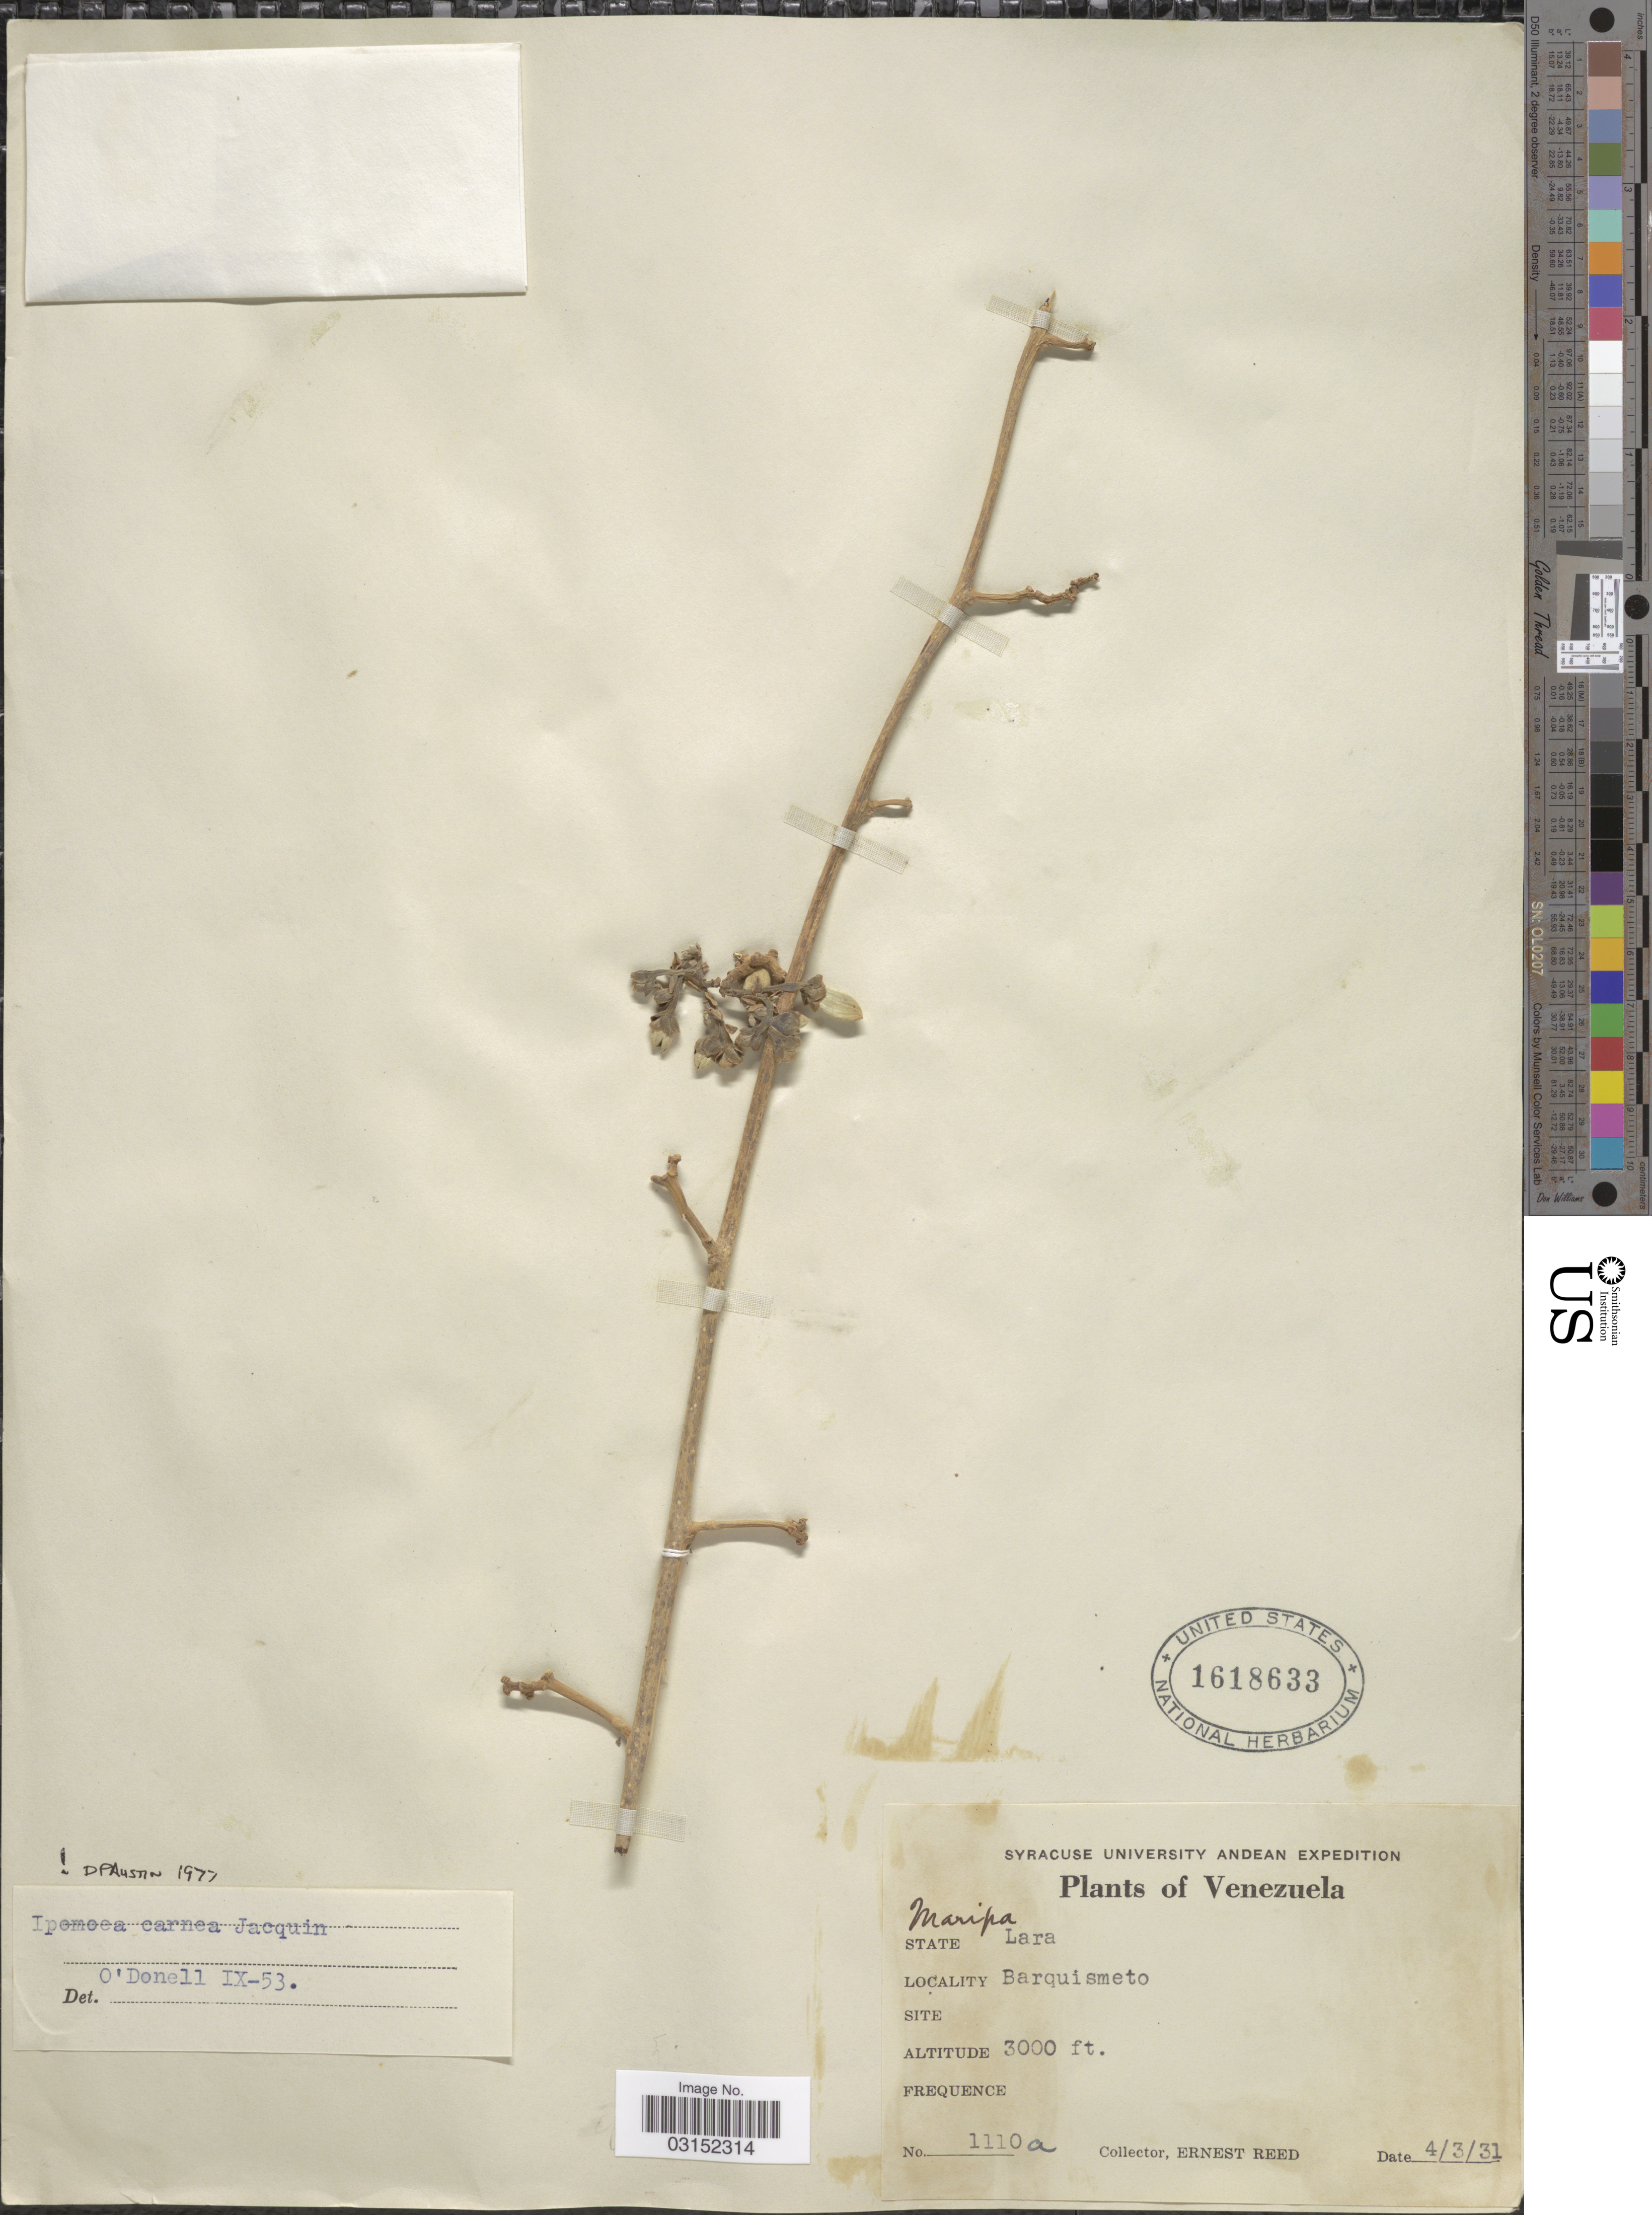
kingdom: Plantae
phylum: Tracheophyta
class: Magnoliopsida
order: Solanales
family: Convolvulaceae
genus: Ipomoea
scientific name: Ipomoea carnea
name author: Jacq.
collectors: E. Reed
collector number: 1110a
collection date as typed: Transcribed d/m/y: 4/3/31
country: Venezuela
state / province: Lara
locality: State Lara, Barquismeto.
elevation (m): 914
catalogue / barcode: US 1618633